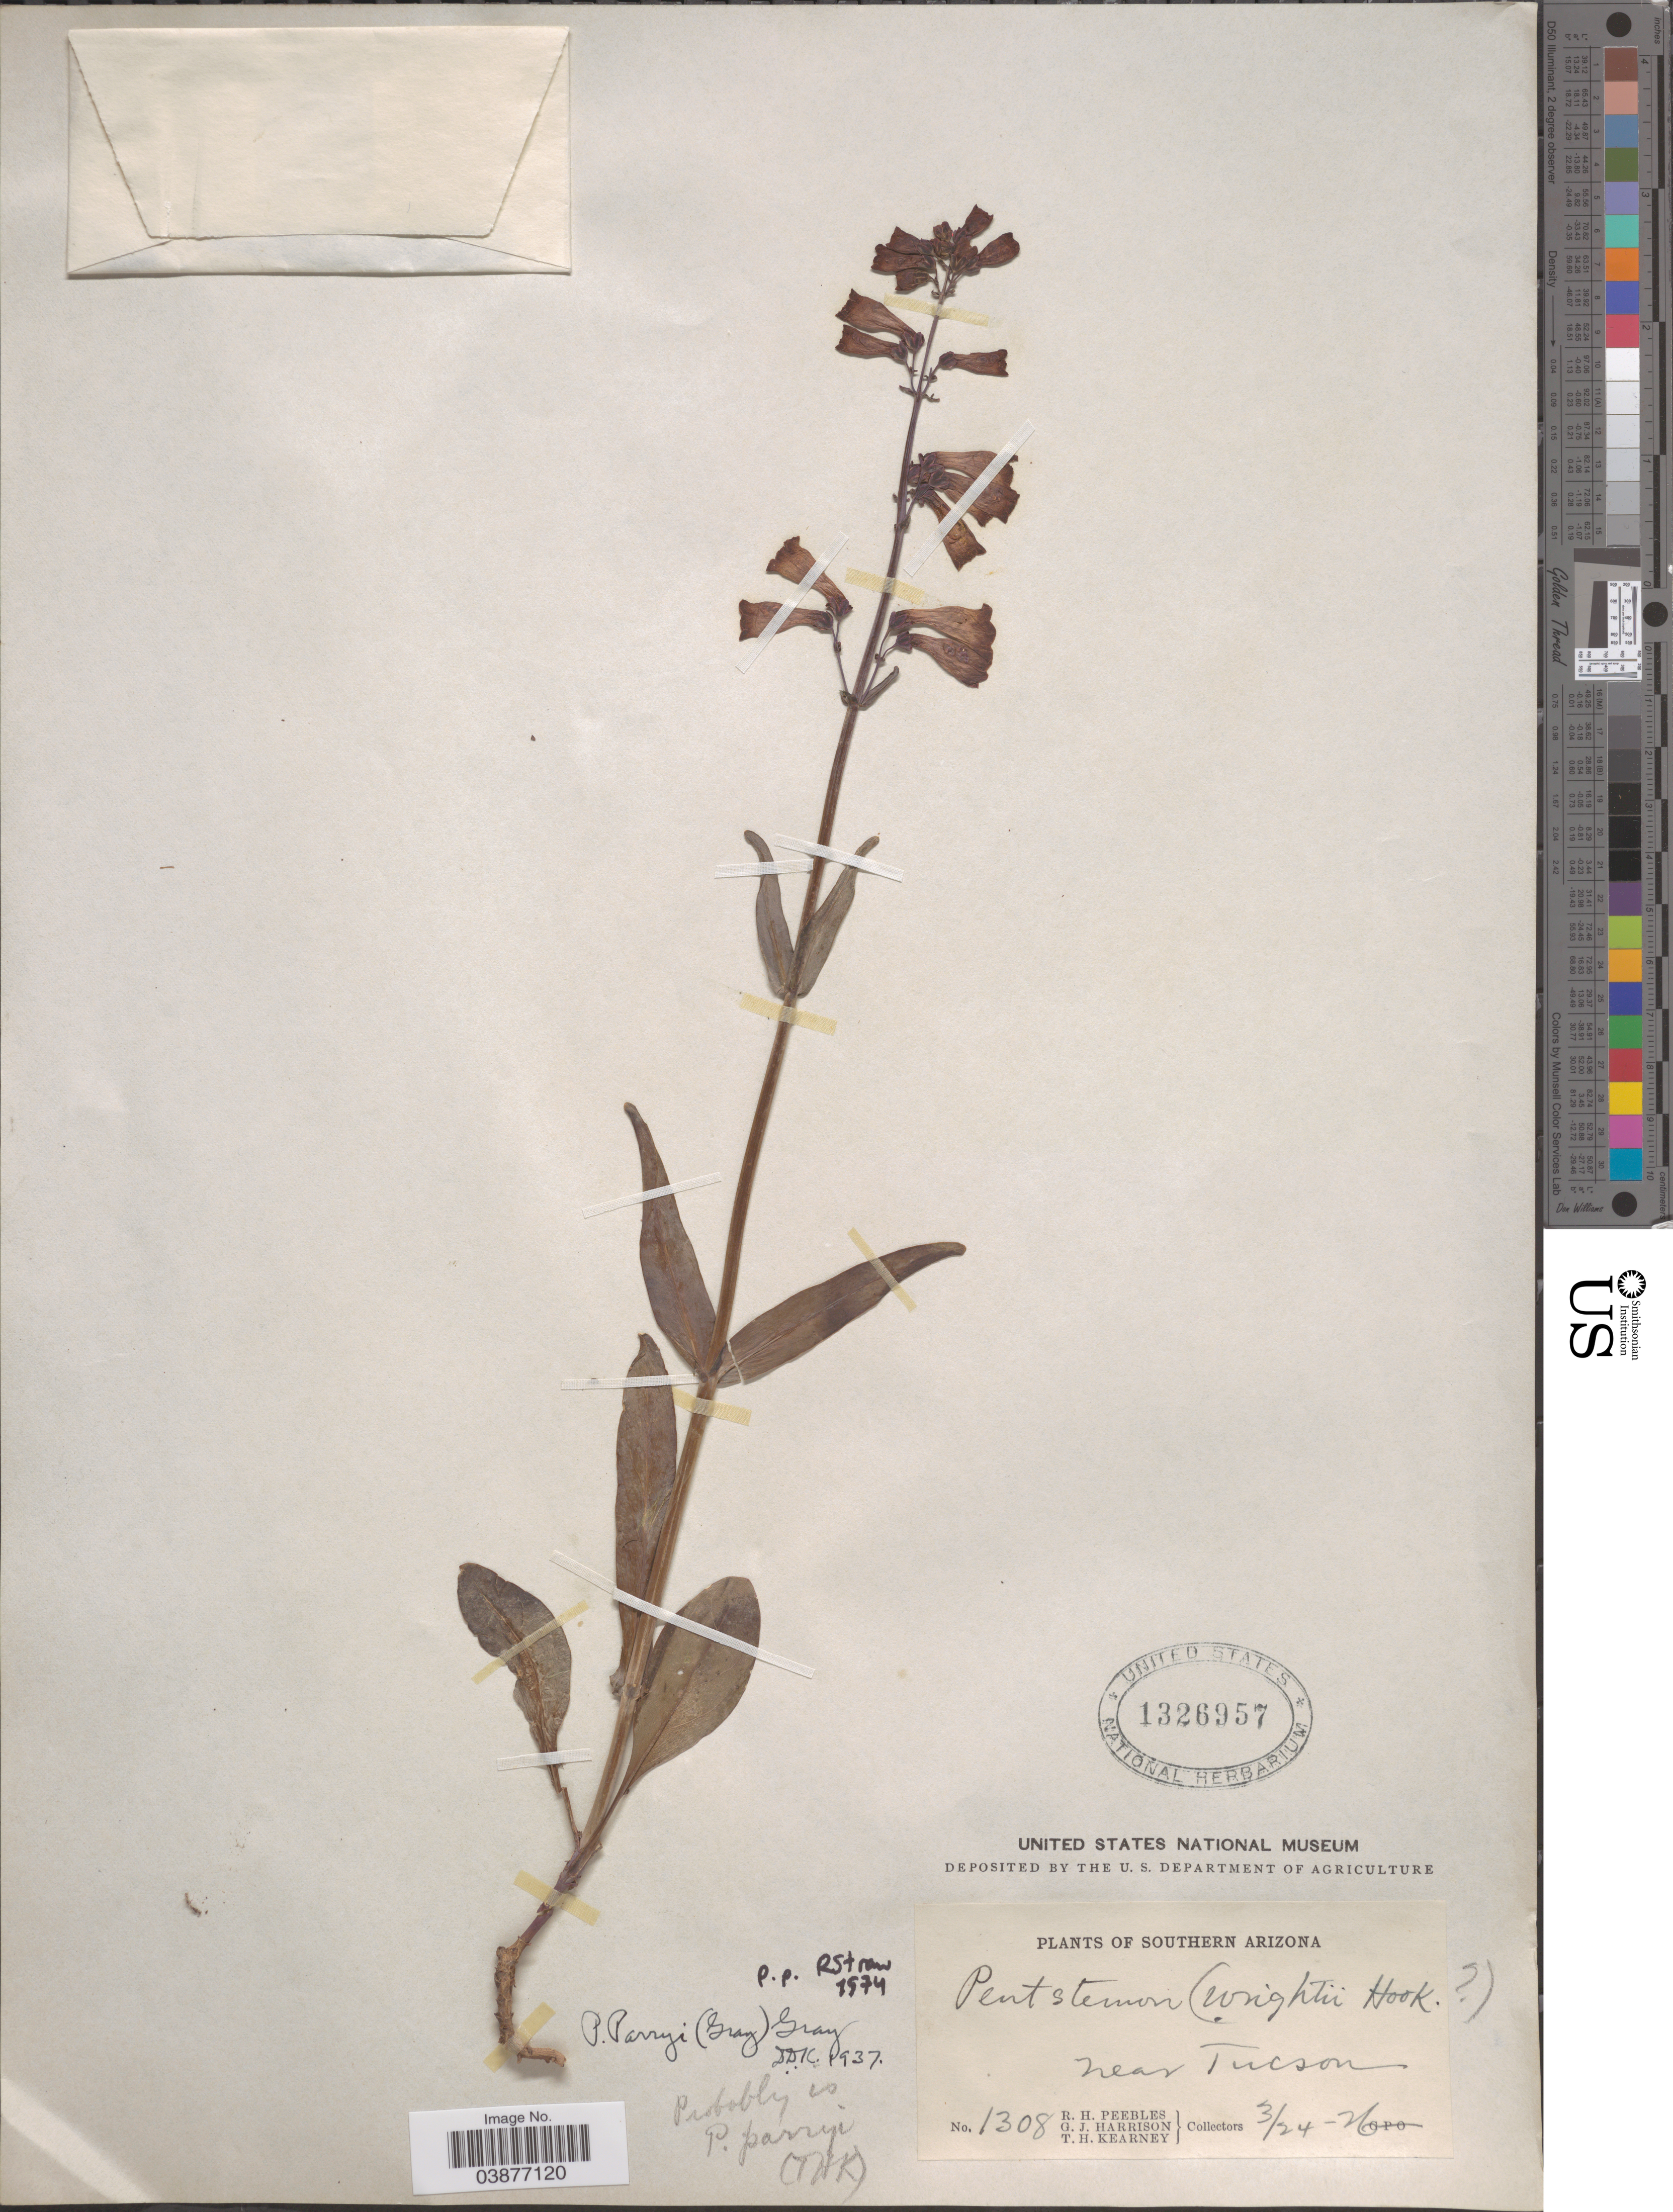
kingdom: Plantae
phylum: Tracheophyta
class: Magnoliopsida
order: Lamiales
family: Plantaginaceae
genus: Penstemon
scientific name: Penstemon parryi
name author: A. Gray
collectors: R. H. Peebles, G. J. Harrison & T. H. Kearney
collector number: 1308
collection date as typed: Transcribed d/m/y: 24/3/26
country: United States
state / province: Arizona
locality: Southern Arizona. Near Tucson.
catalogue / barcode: US 1326957